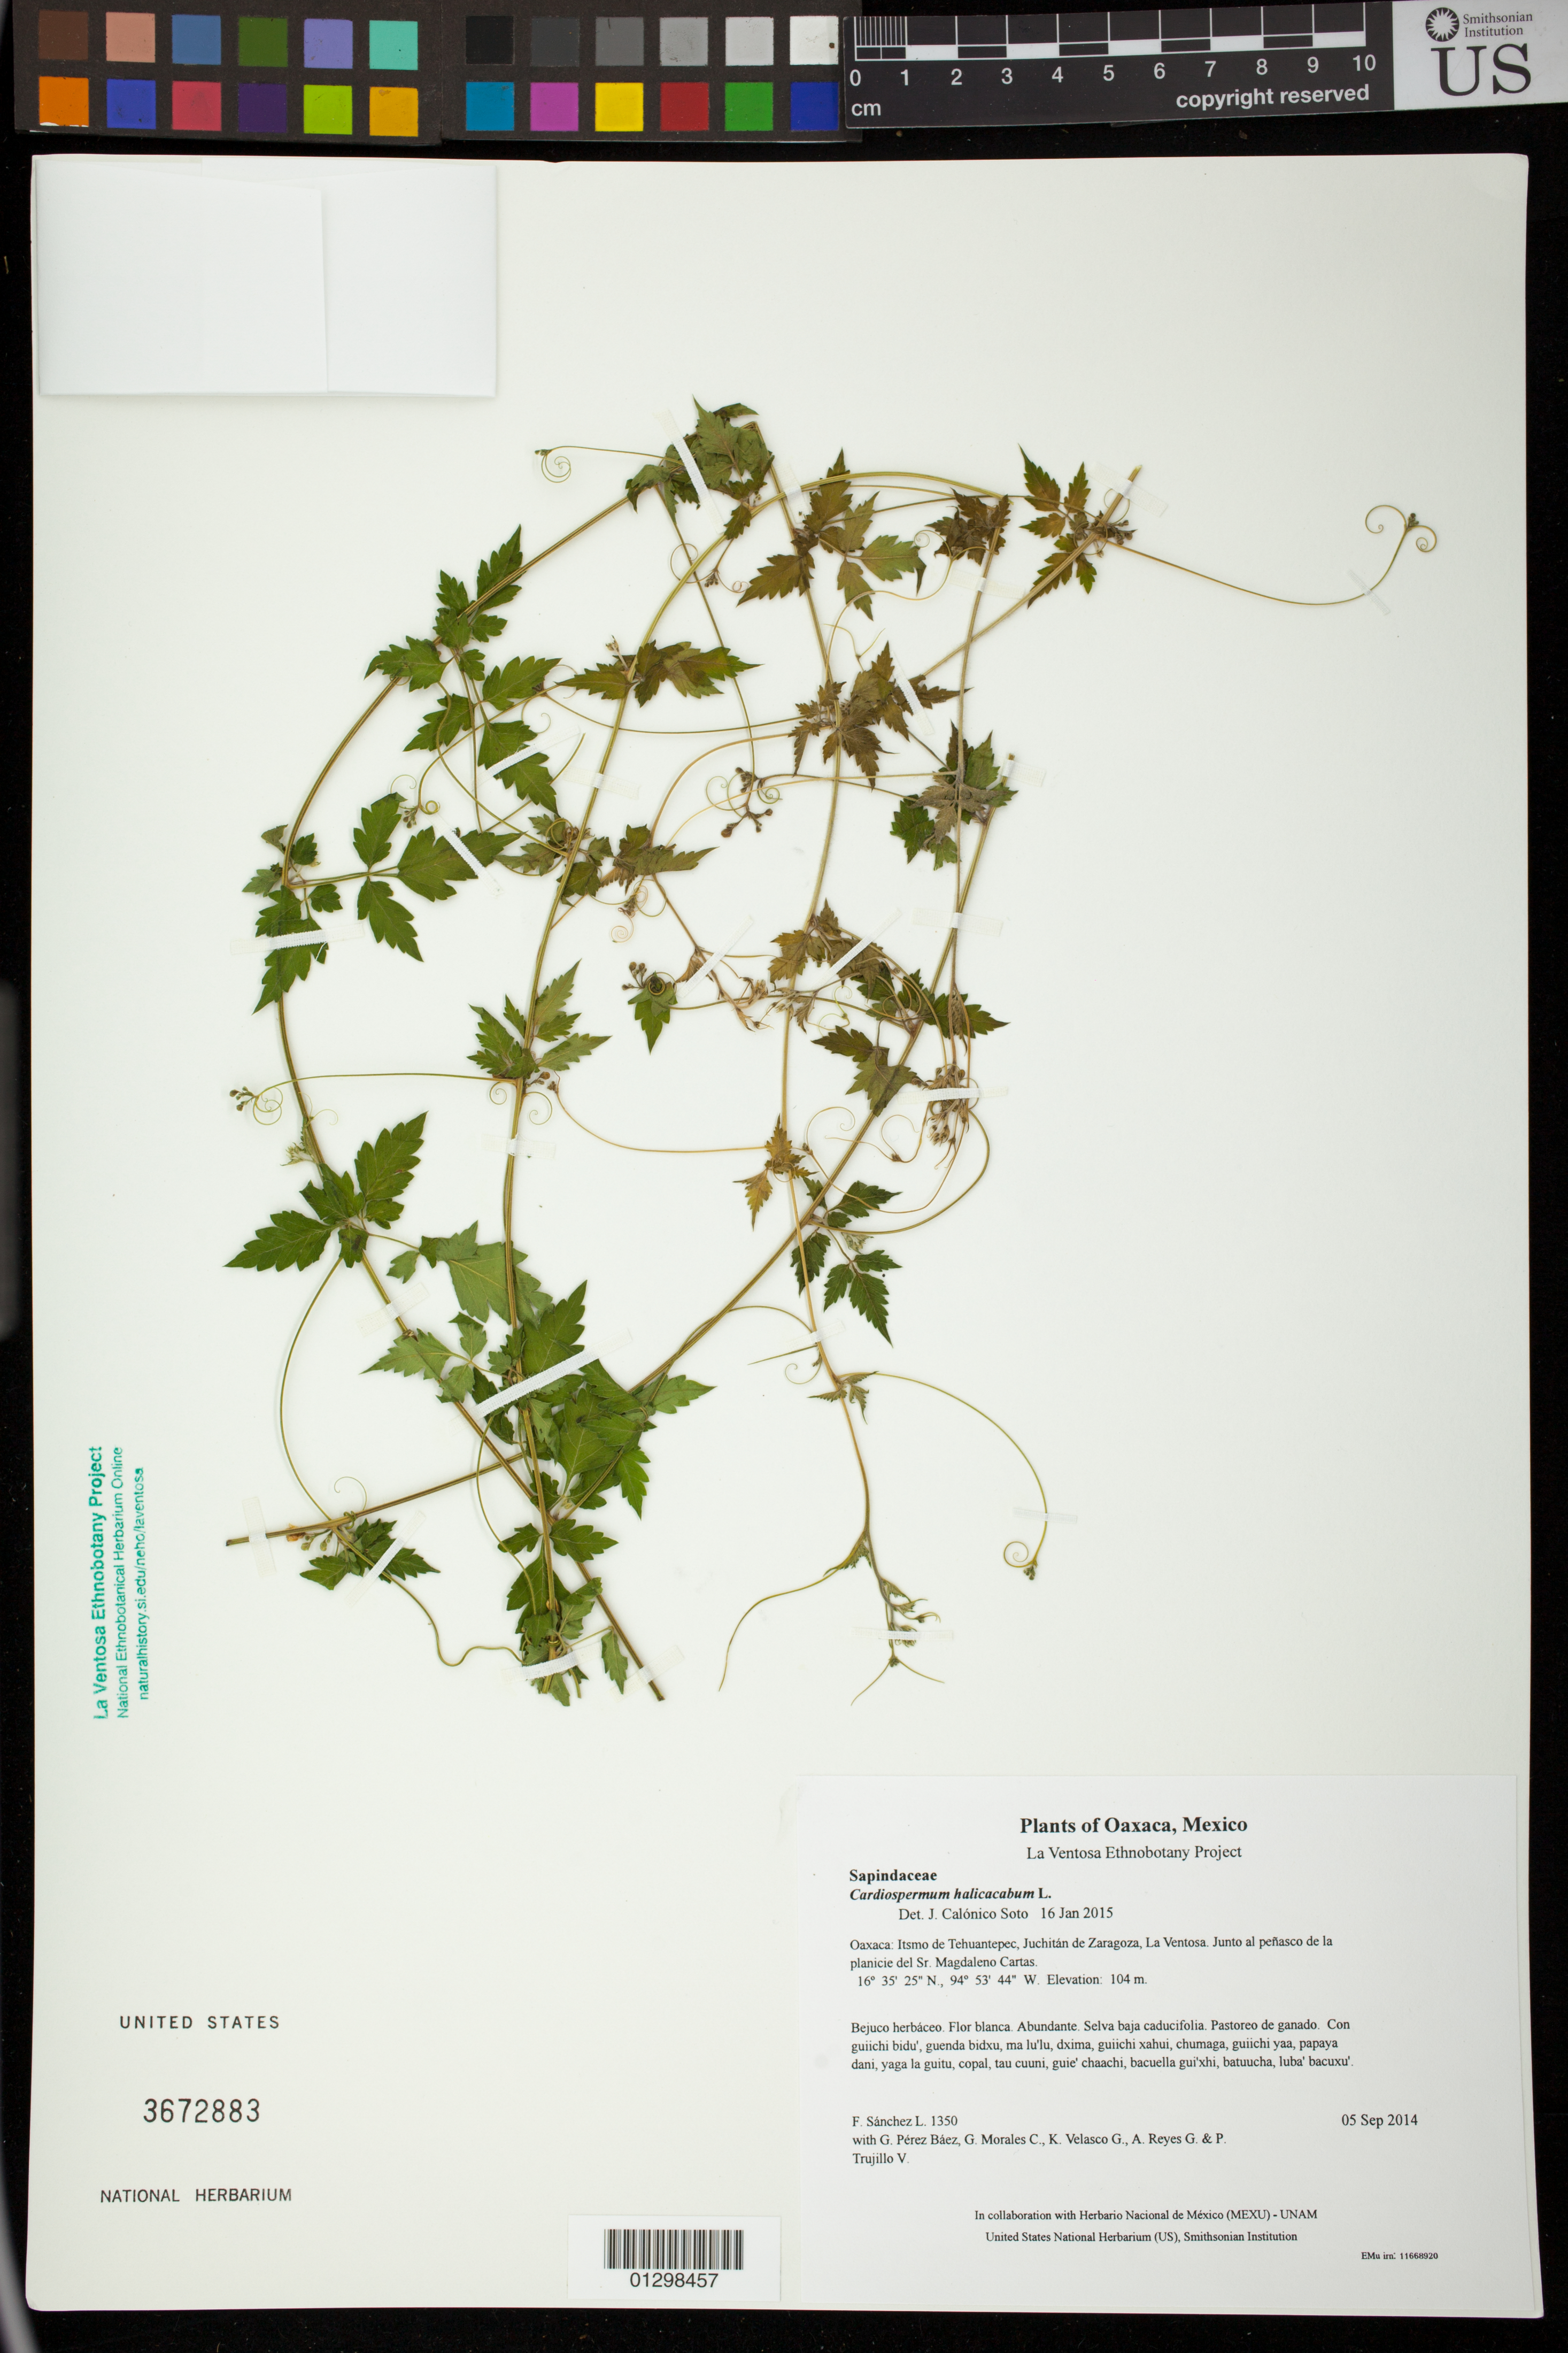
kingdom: Plantae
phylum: Tracheophyta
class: Magnoliopsida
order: Sapindales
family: Sapindaceae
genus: Cardiospermum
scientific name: Cardiospermum halicacabum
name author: L.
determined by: Calónico Soto, J.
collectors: F. Sánchez L., G. Pérez Báez, G. Morales C., K. Velasco G., A. Reyes G. & P. Trujillo V.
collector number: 1350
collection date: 2014-09-05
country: Mexico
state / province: Oaxaca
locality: Itsmo de Tehuantepec, Juchitán de Zaragoza, La Ventosa. Junto al peñasco de la planicie del Sr. Magdaleno Cartas.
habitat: Selva baja caducifolia. Pastoreo de ganado.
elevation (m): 104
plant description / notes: MEXU, US; Luba'. Guie' naquichi'. Stale.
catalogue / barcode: US 3672883